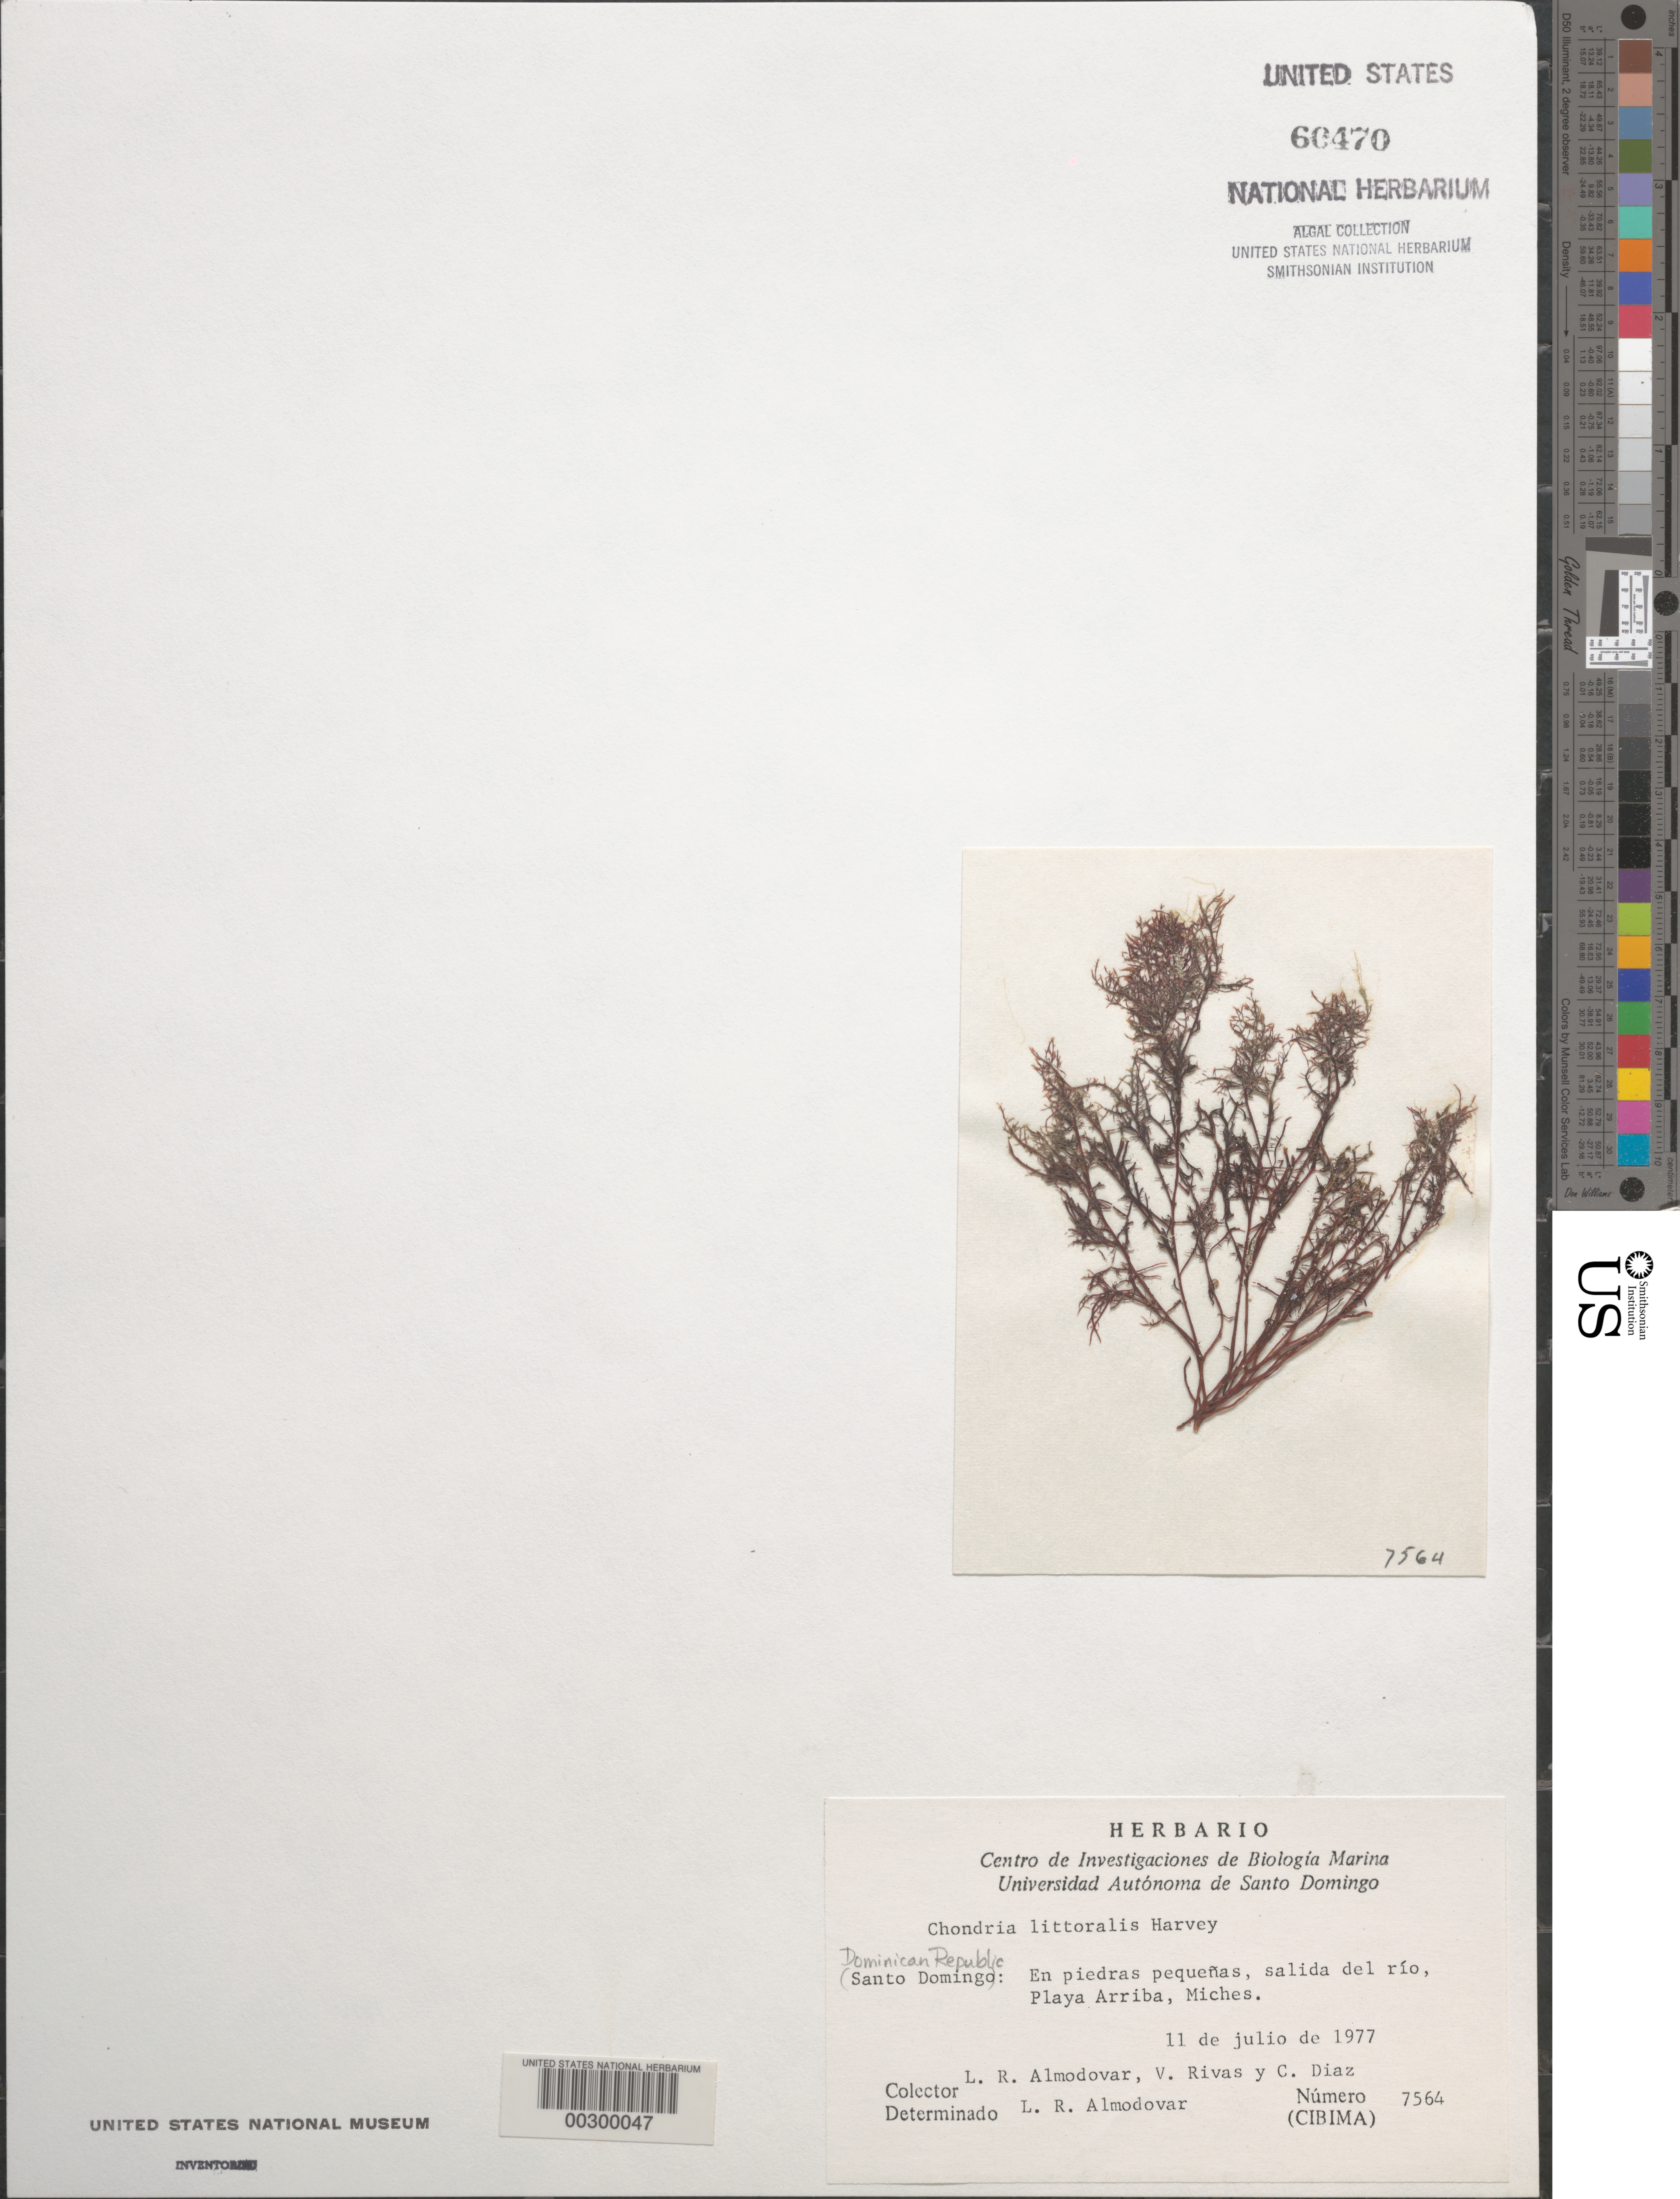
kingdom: Plantae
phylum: Rhodophyta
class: Florideophyceae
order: Ceramiales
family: Rhodomelaceae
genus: Chondria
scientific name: Chondria littoralis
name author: Harv.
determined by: Almodovar, L. R.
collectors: L. Almodovar, V. Rivas & C. Díaz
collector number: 7564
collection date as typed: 11 Jul 1977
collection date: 1977-07-11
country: Dominican Republic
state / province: El Seibo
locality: Playa arriba, miches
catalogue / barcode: US 60470